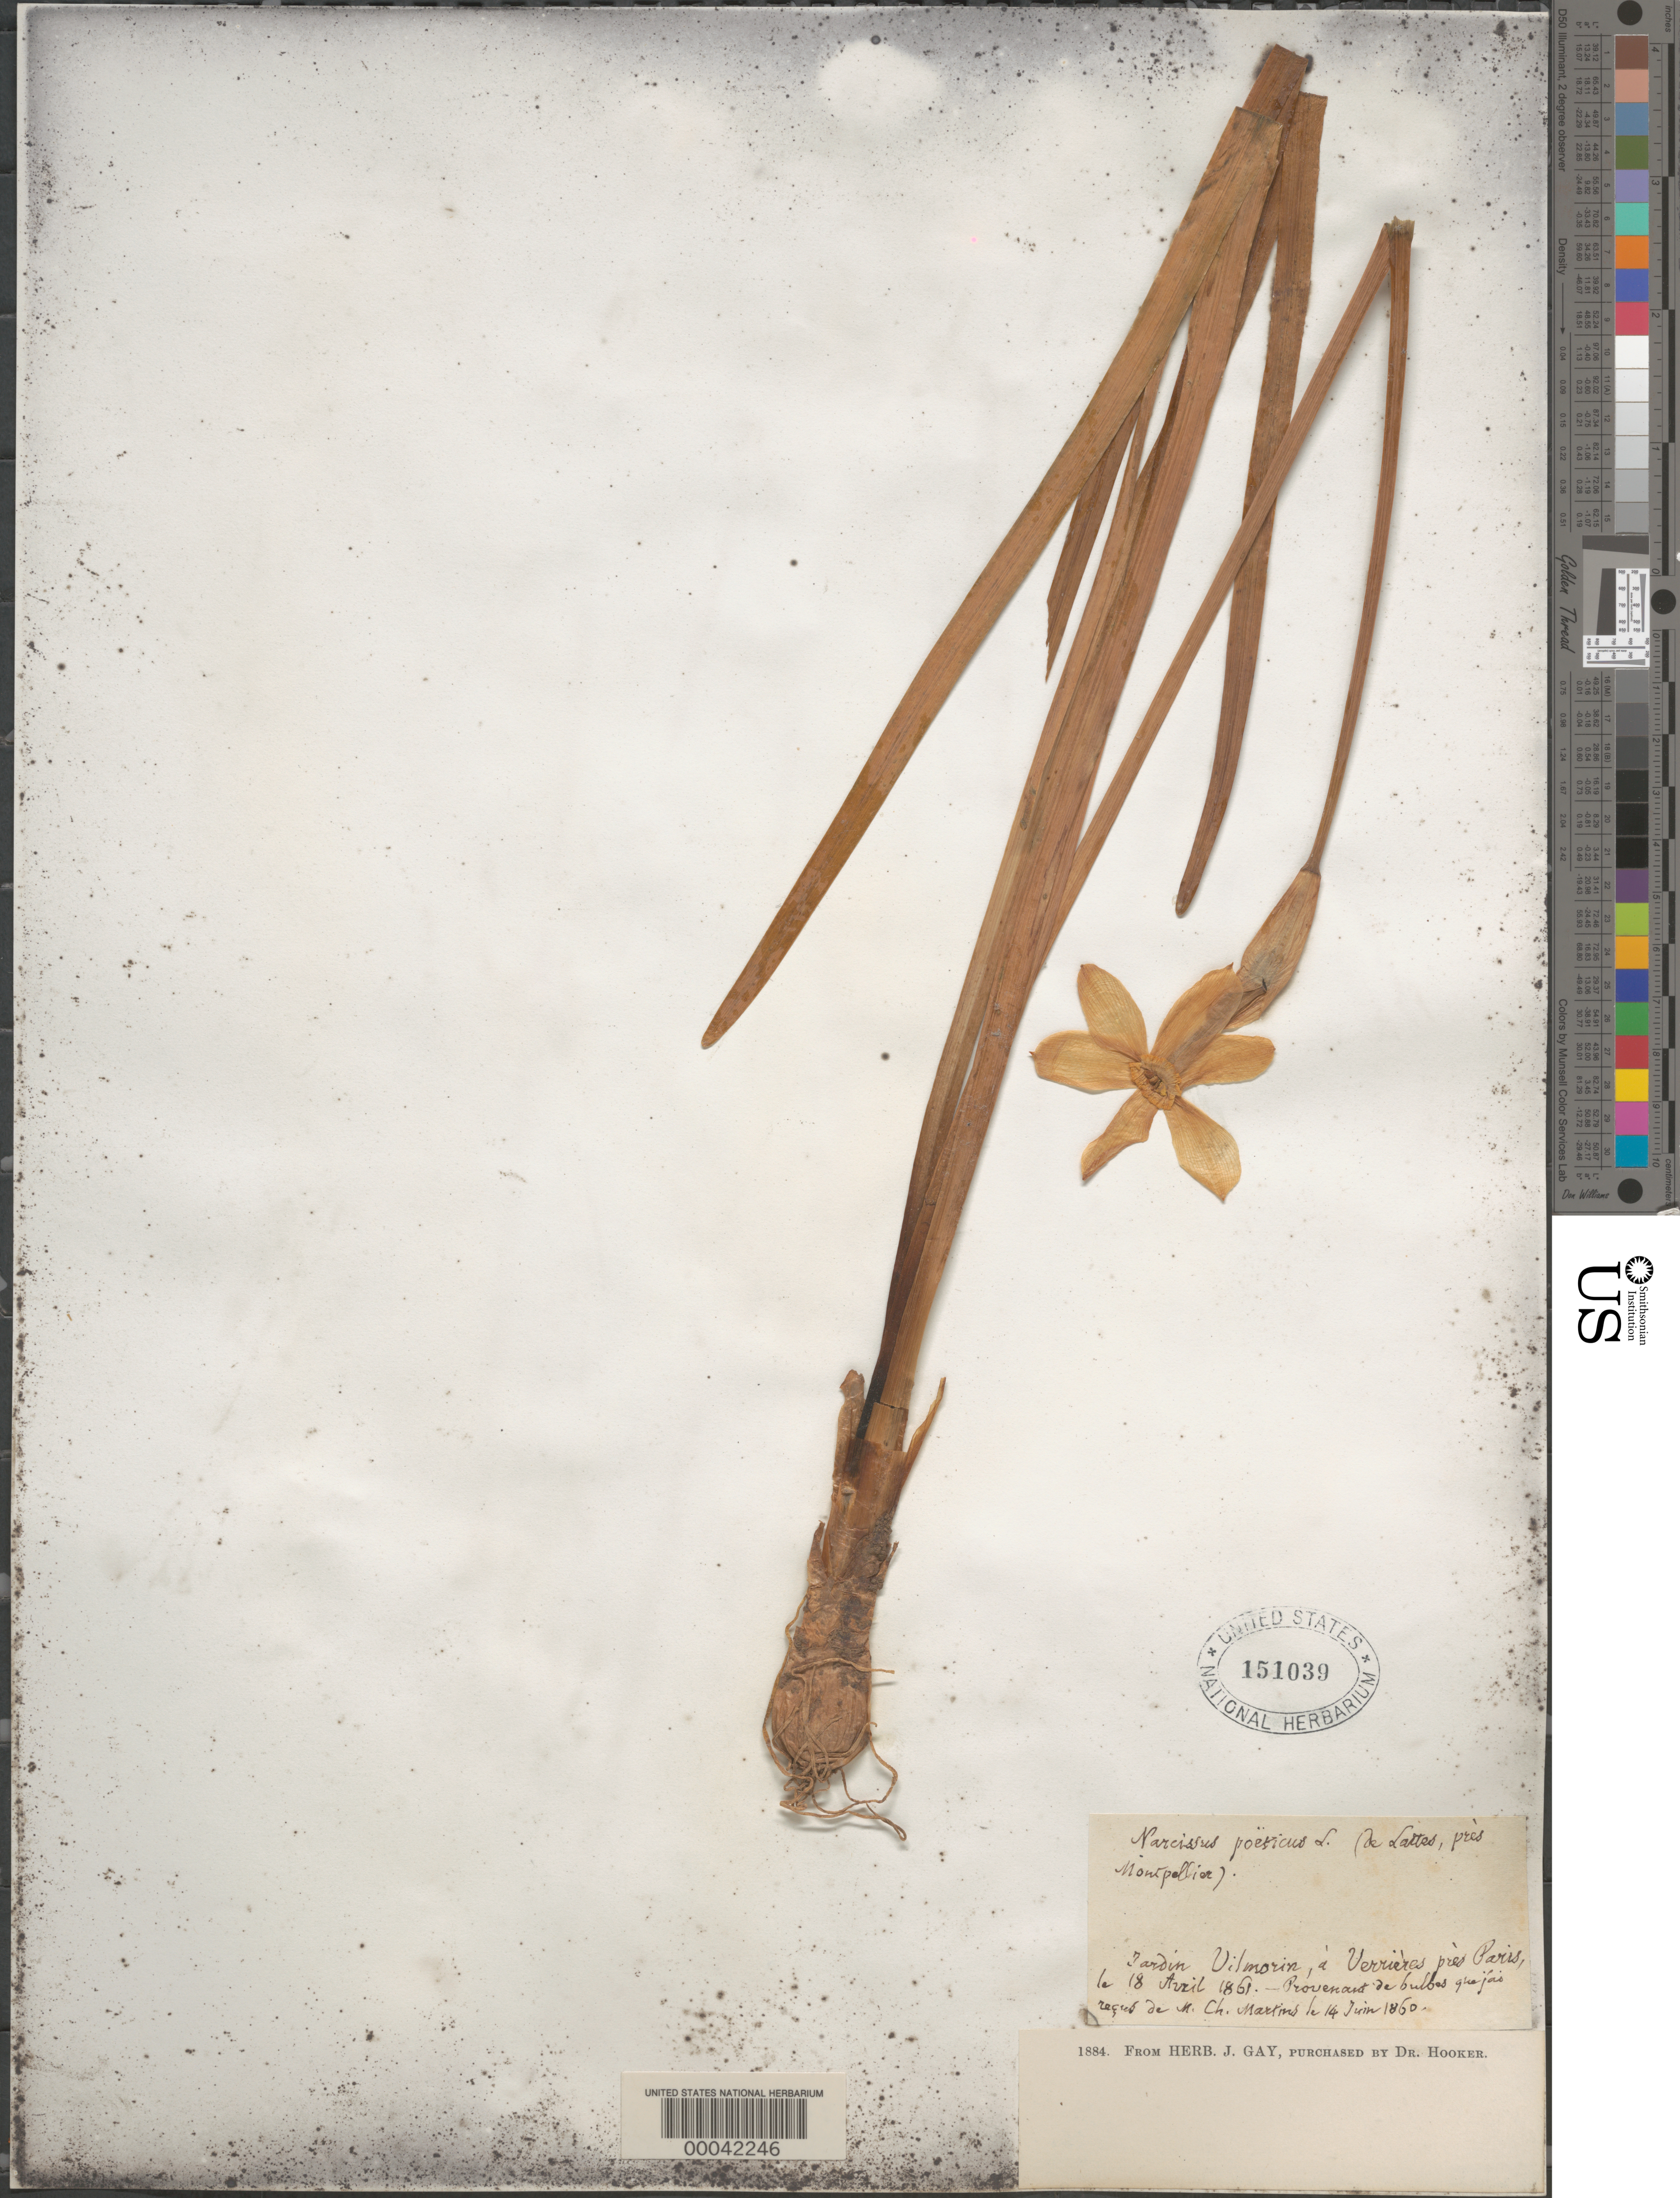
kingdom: Plantae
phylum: Tracheophyta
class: Liliopsida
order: Asparagales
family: Amaryllidaceae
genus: Narcissus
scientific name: Narcissus poeticus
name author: L.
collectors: C. F. Martins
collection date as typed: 14 Jun 1860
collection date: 1860-06-14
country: France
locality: Verrieres, near paris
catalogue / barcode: US 151039